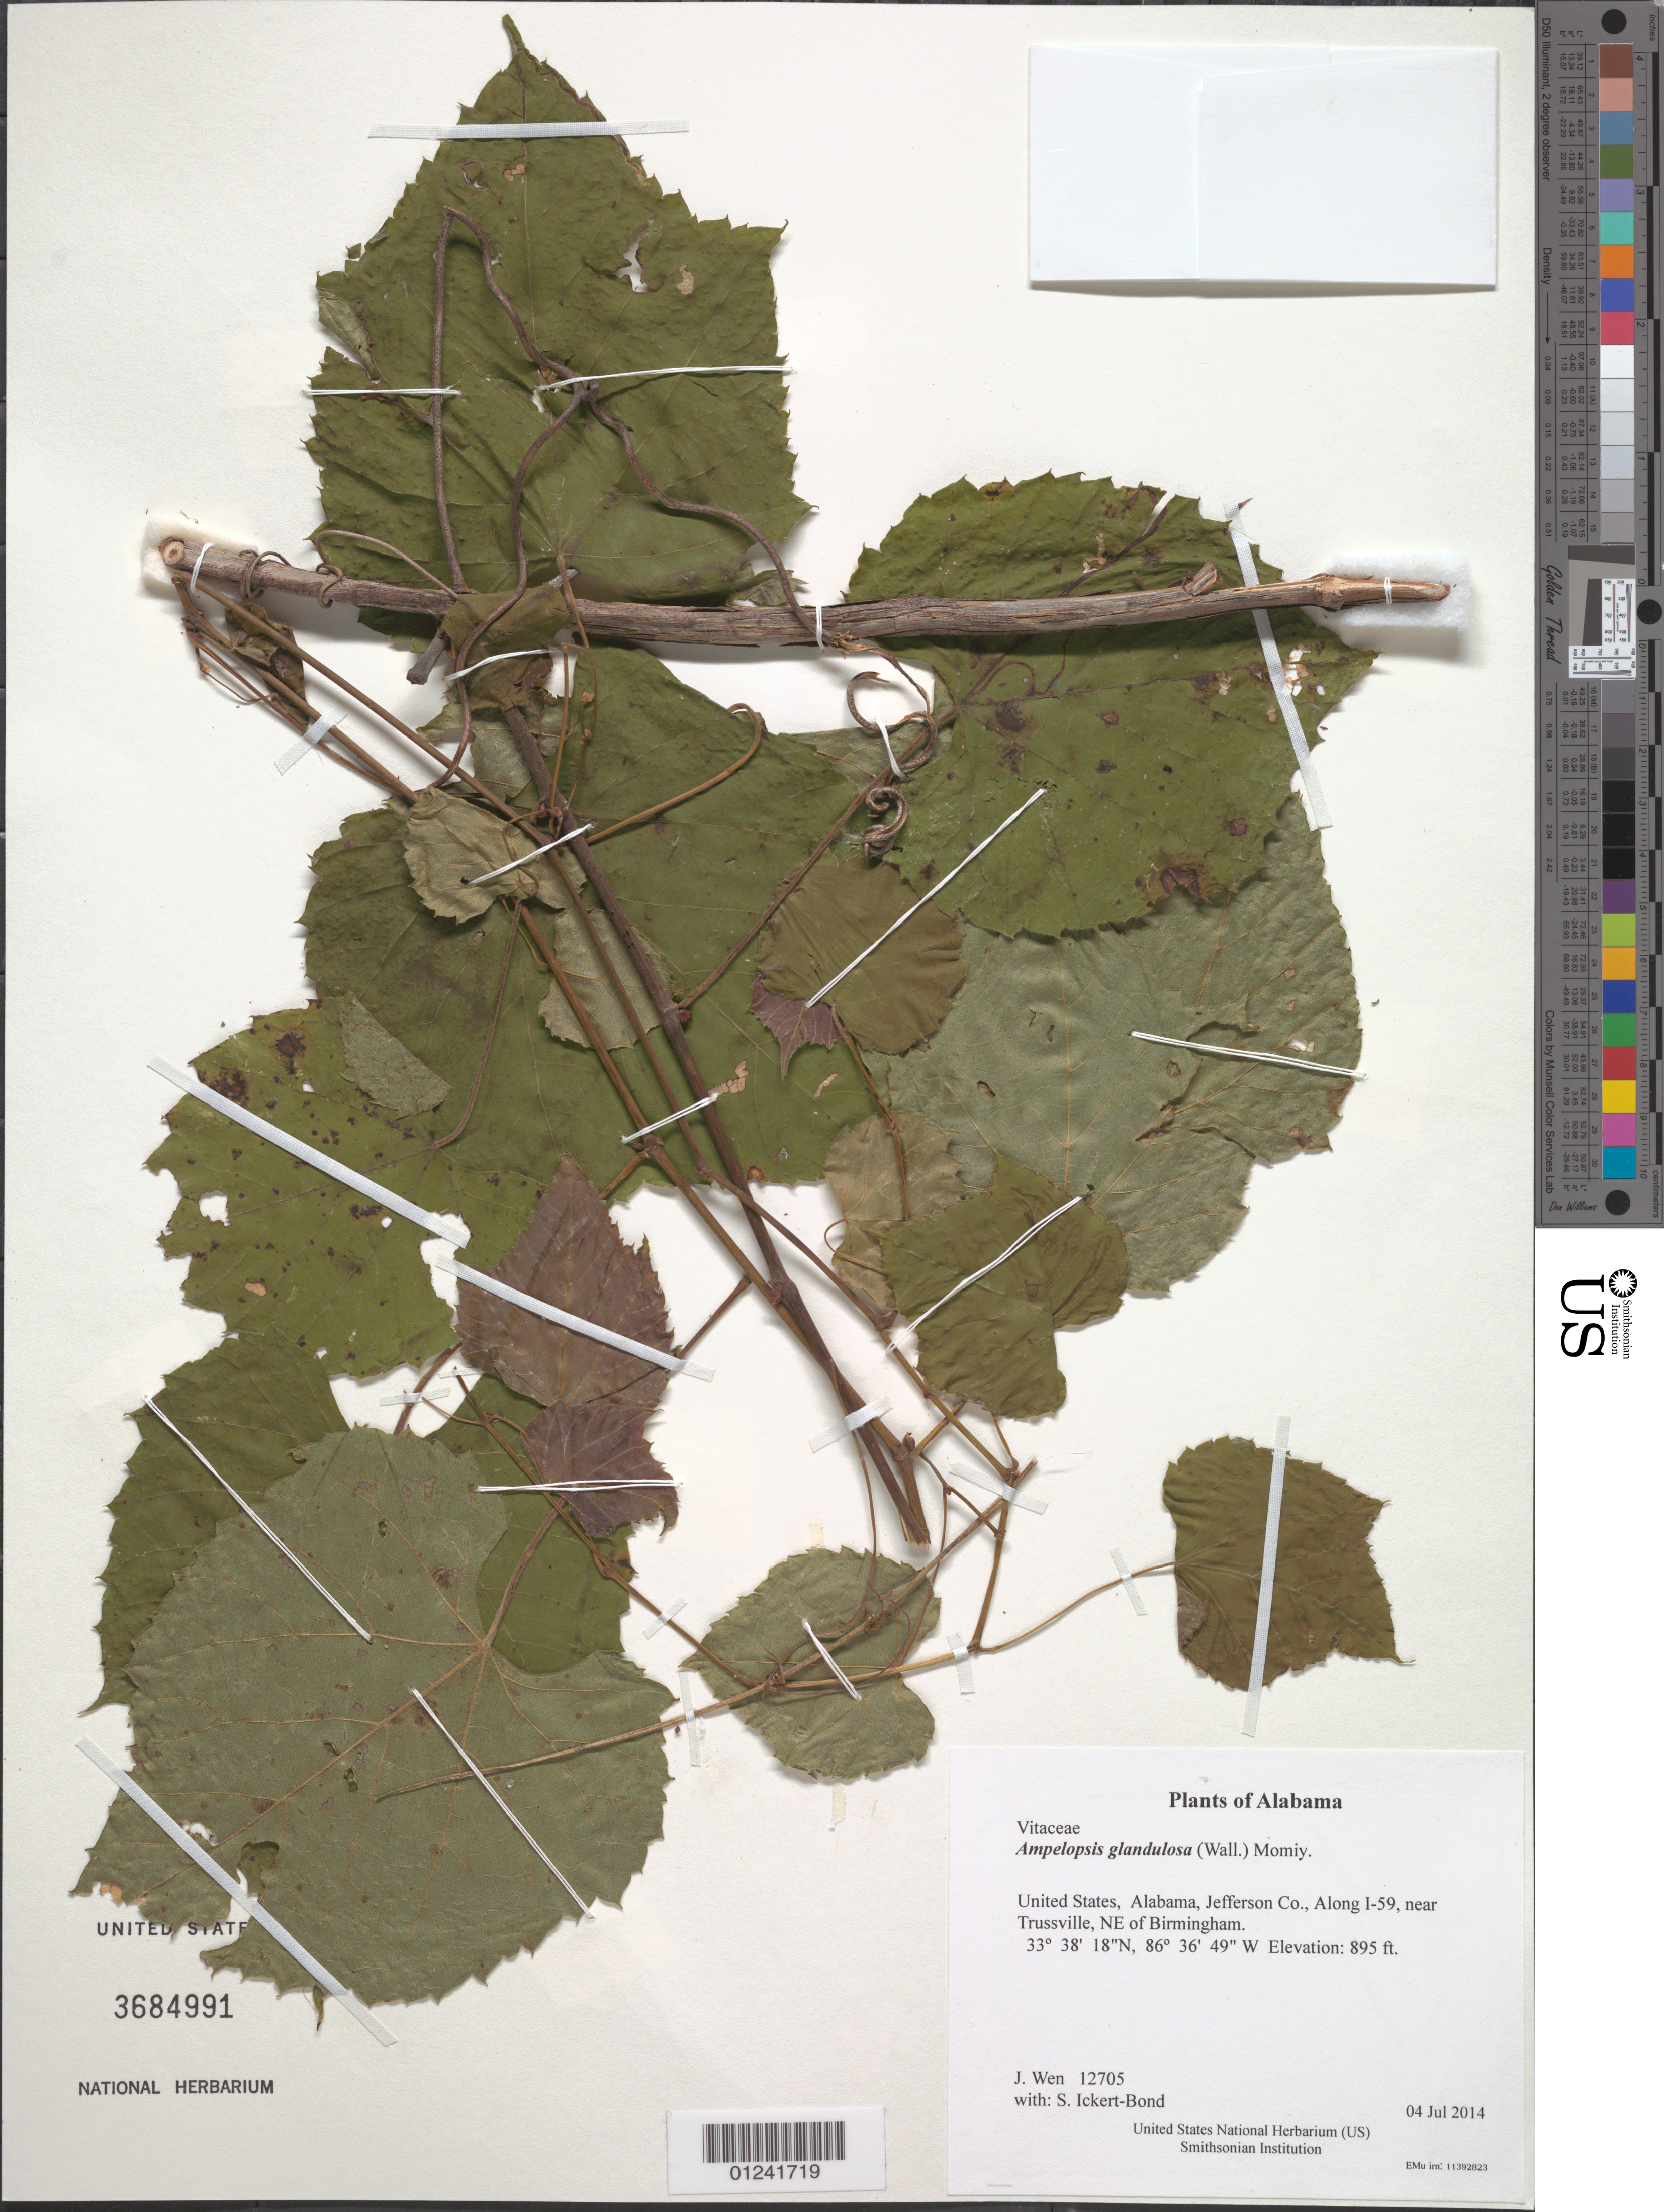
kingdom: Plantae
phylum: Tracheophyta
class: Magnoliopsida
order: Vitales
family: Vitaceae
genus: Ampelopsis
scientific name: Ampelopsis glandulosa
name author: (Wall.) Momiy.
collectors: J. Wen & S. Ickert-Bond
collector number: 12705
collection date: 2014-07-04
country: United States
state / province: Alabama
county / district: Jefferson Co.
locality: Along I-59, near Trussville, NE of Birmingham.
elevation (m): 273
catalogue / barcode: US 3684991